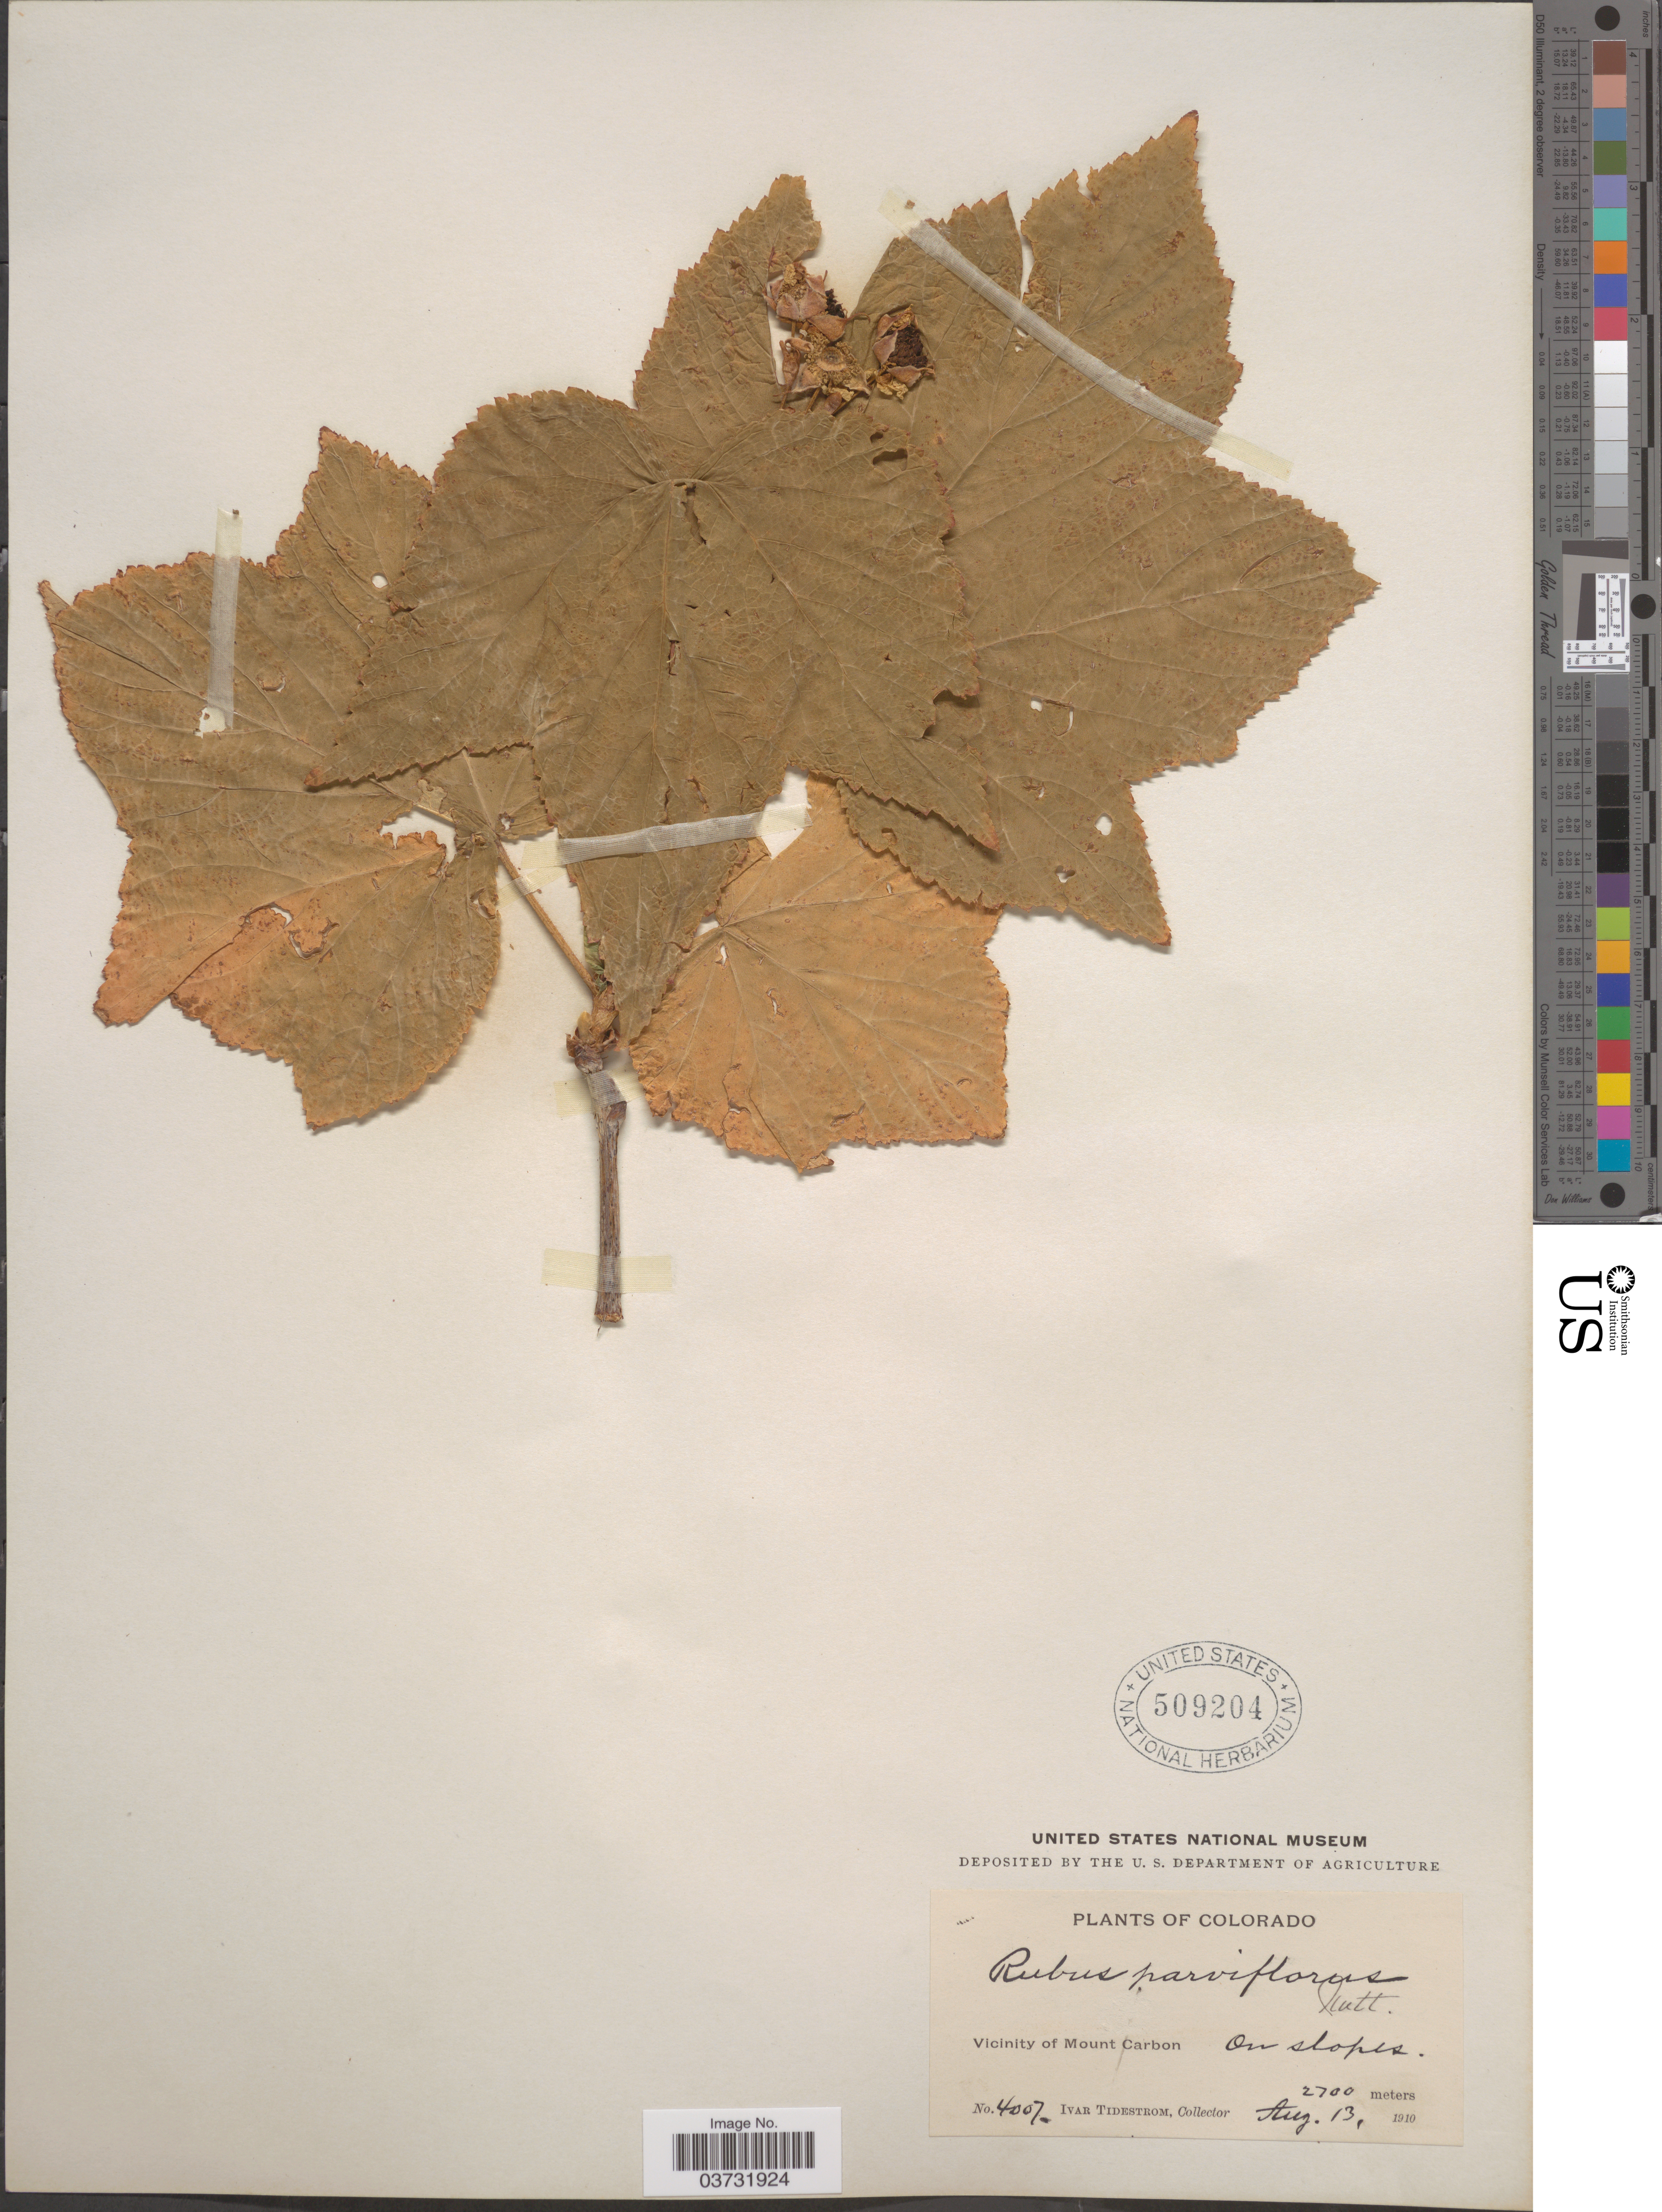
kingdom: Plantae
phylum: Tracheophyta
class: Magnoliopsida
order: Rosales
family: Rosaceae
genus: Rubus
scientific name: Rubus parviflorus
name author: Nutt.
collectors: I. F. Tidestrom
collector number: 4007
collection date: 1910-08-13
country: United States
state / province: Colorado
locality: Vicinity of Mount Carbon.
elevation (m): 2700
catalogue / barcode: US 509204